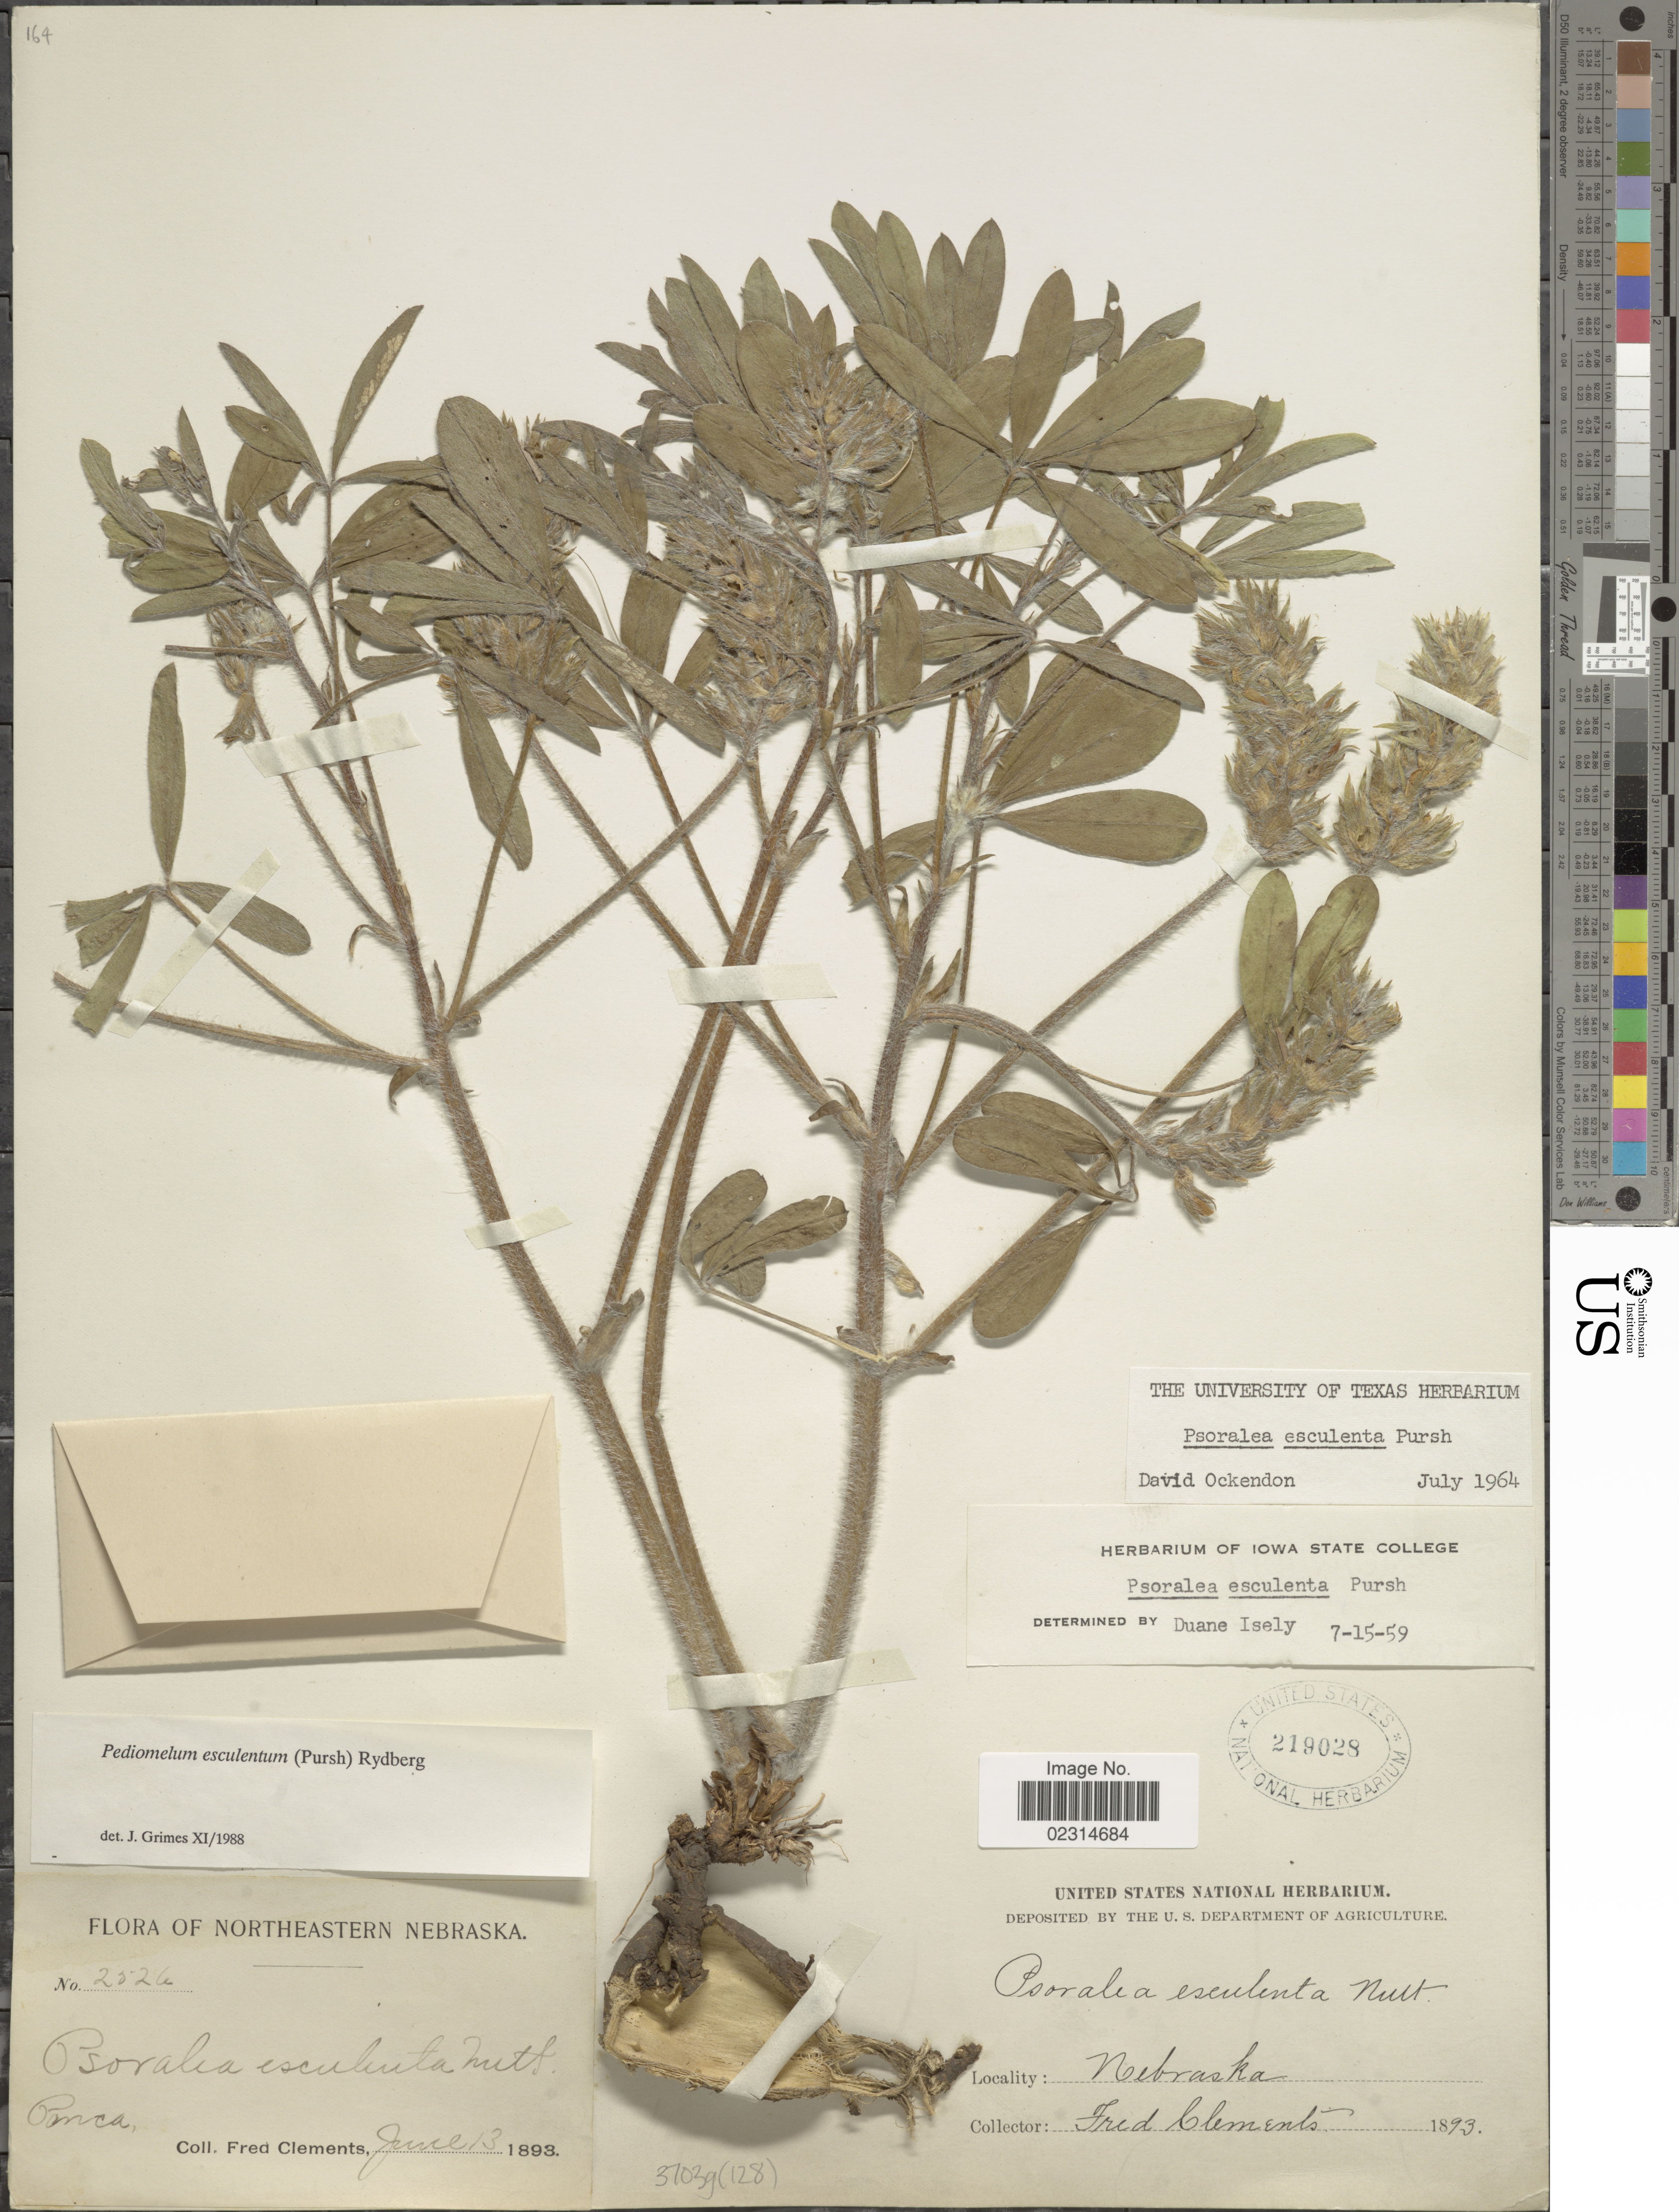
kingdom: Plantae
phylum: Tracheophyta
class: Magnoliopsida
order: Fabales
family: Fabaceae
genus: Pediomelum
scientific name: Pediomelum esculentum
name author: (Pursh) Rydb.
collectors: F. Clements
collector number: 2526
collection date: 1893-06-13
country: United States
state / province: Nebraska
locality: Northeastern Nebraska, Ponca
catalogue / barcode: US 219028